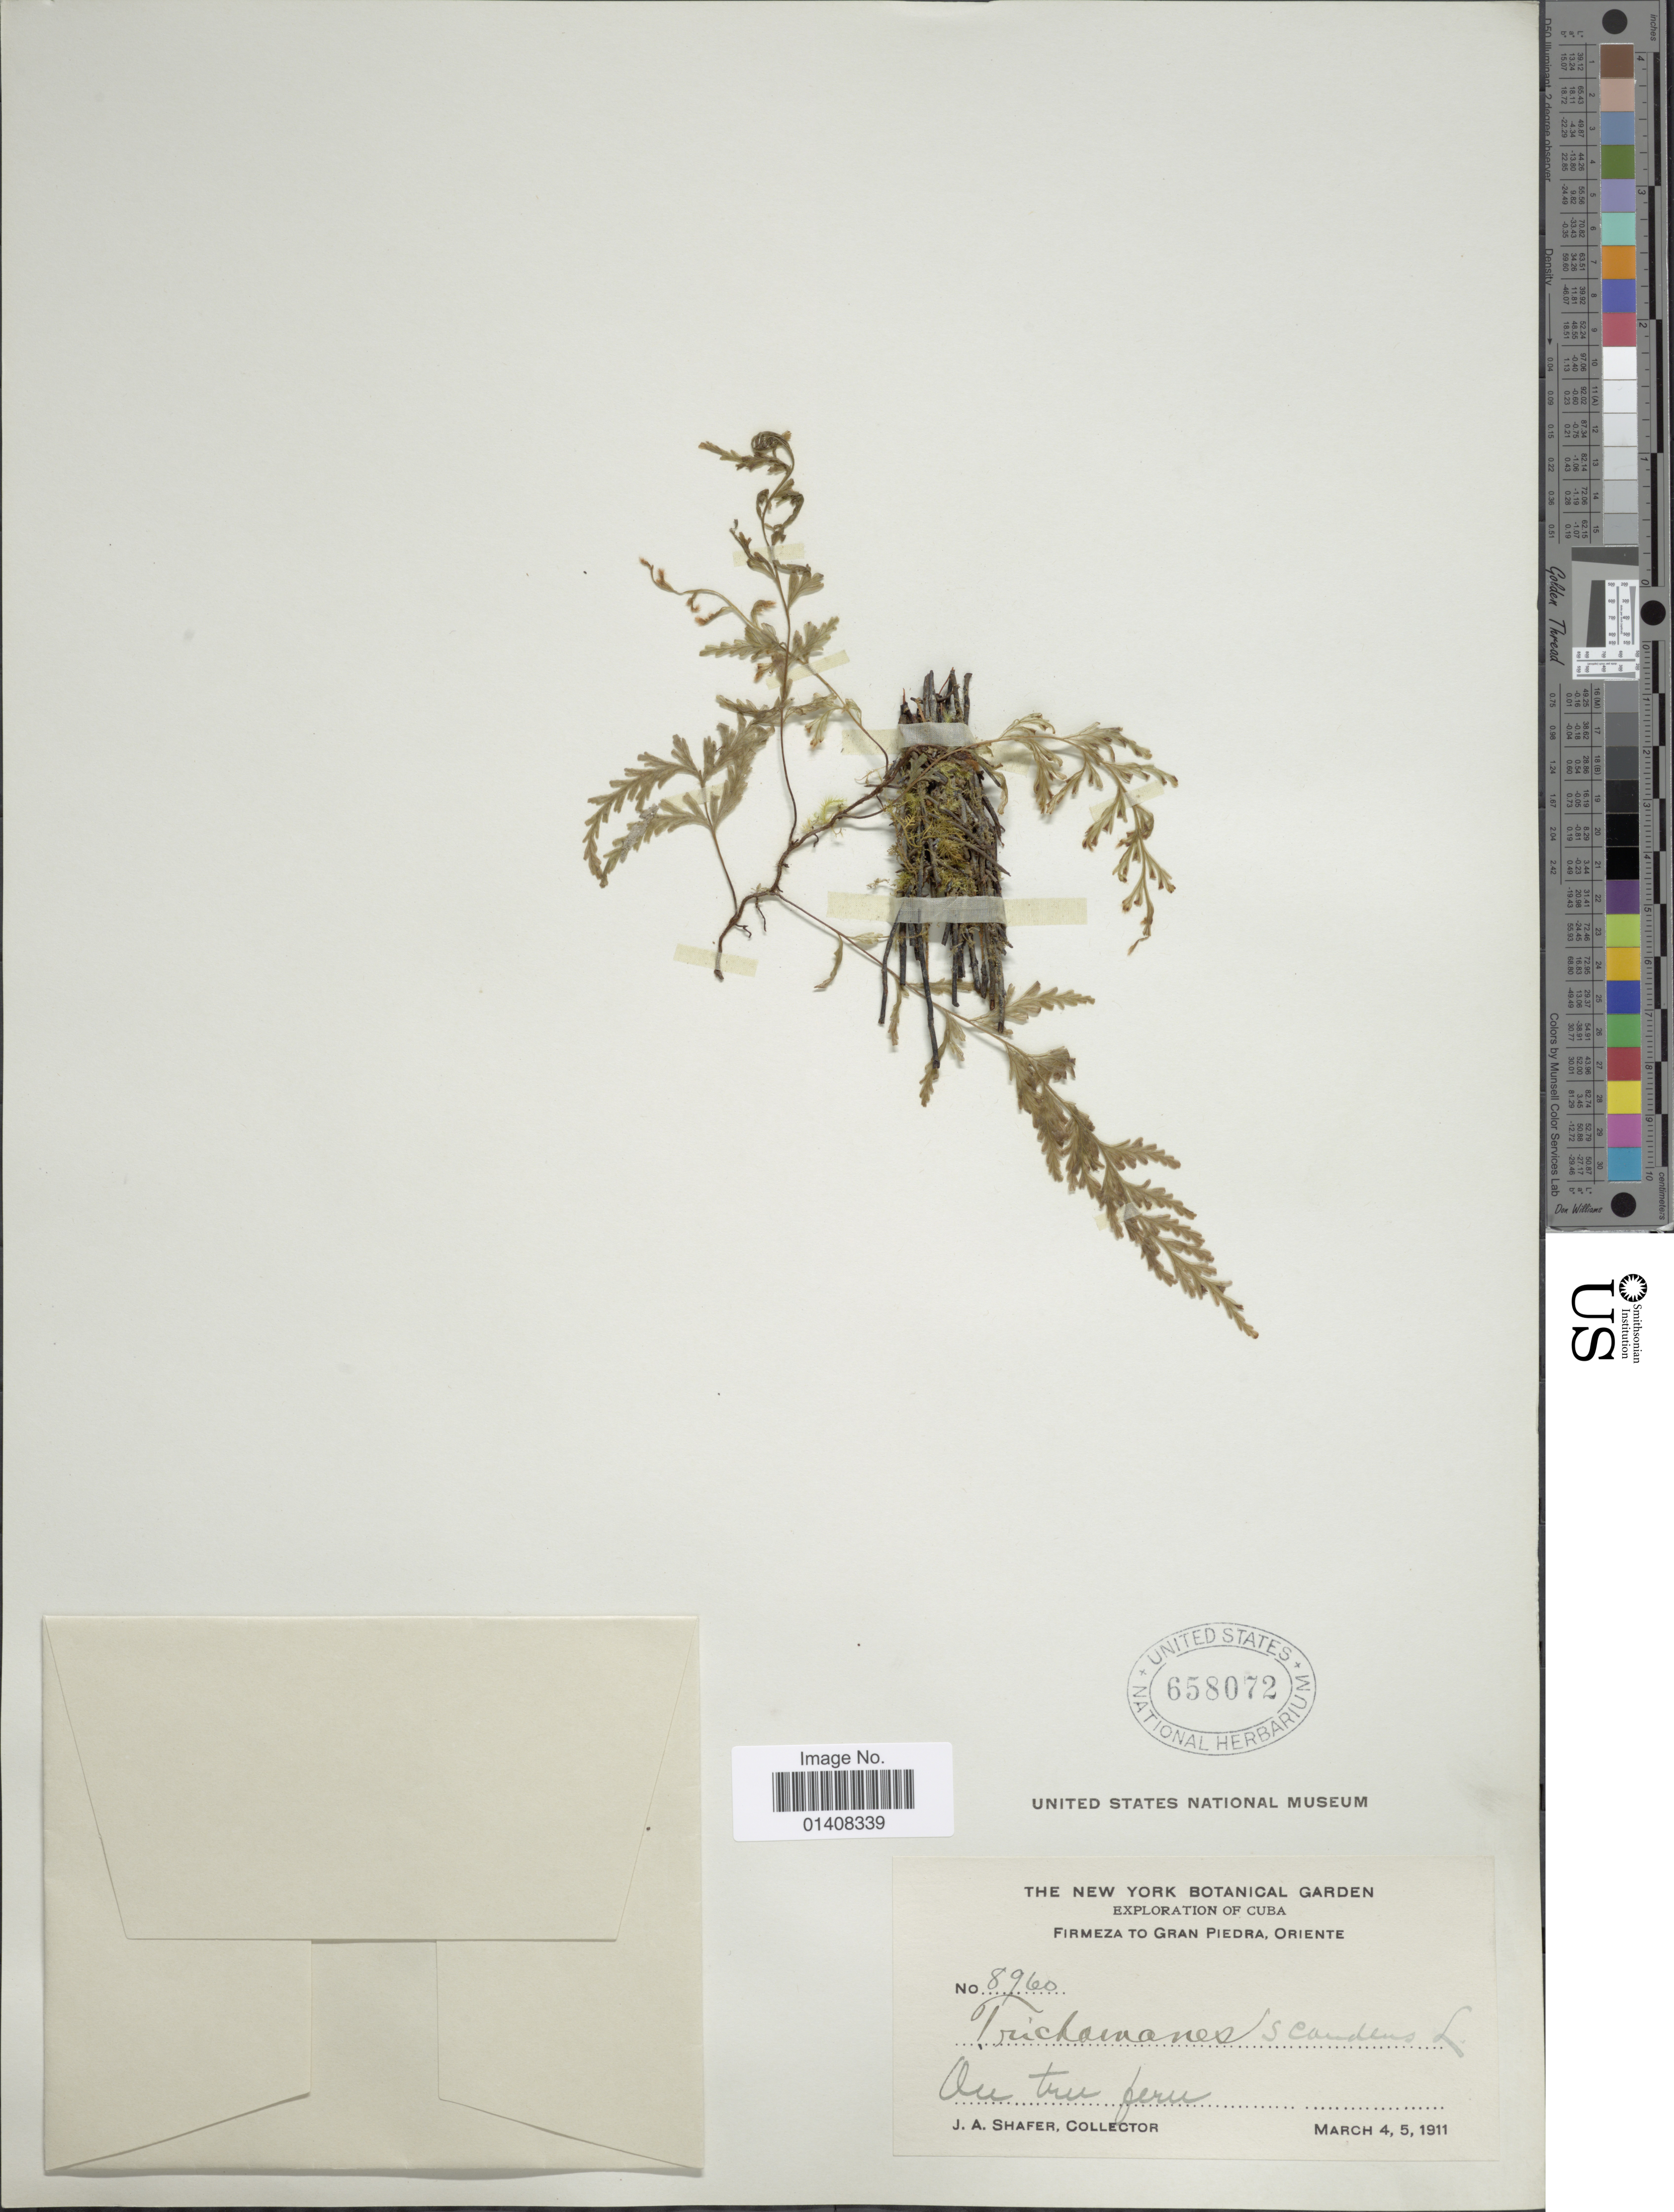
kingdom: Plantae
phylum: Tracheophyta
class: Polypodiopsida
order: Hymenophyllales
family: Hymenophyllaceae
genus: Trichomanes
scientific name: Trichomanes scandens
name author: L.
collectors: J. A. Shafer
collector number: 8960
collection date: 1911-03-04/1911-03-05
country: Cuba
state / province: Oriente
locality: Firmeza to Gran Piedra, Oriente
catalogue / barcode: US 658072